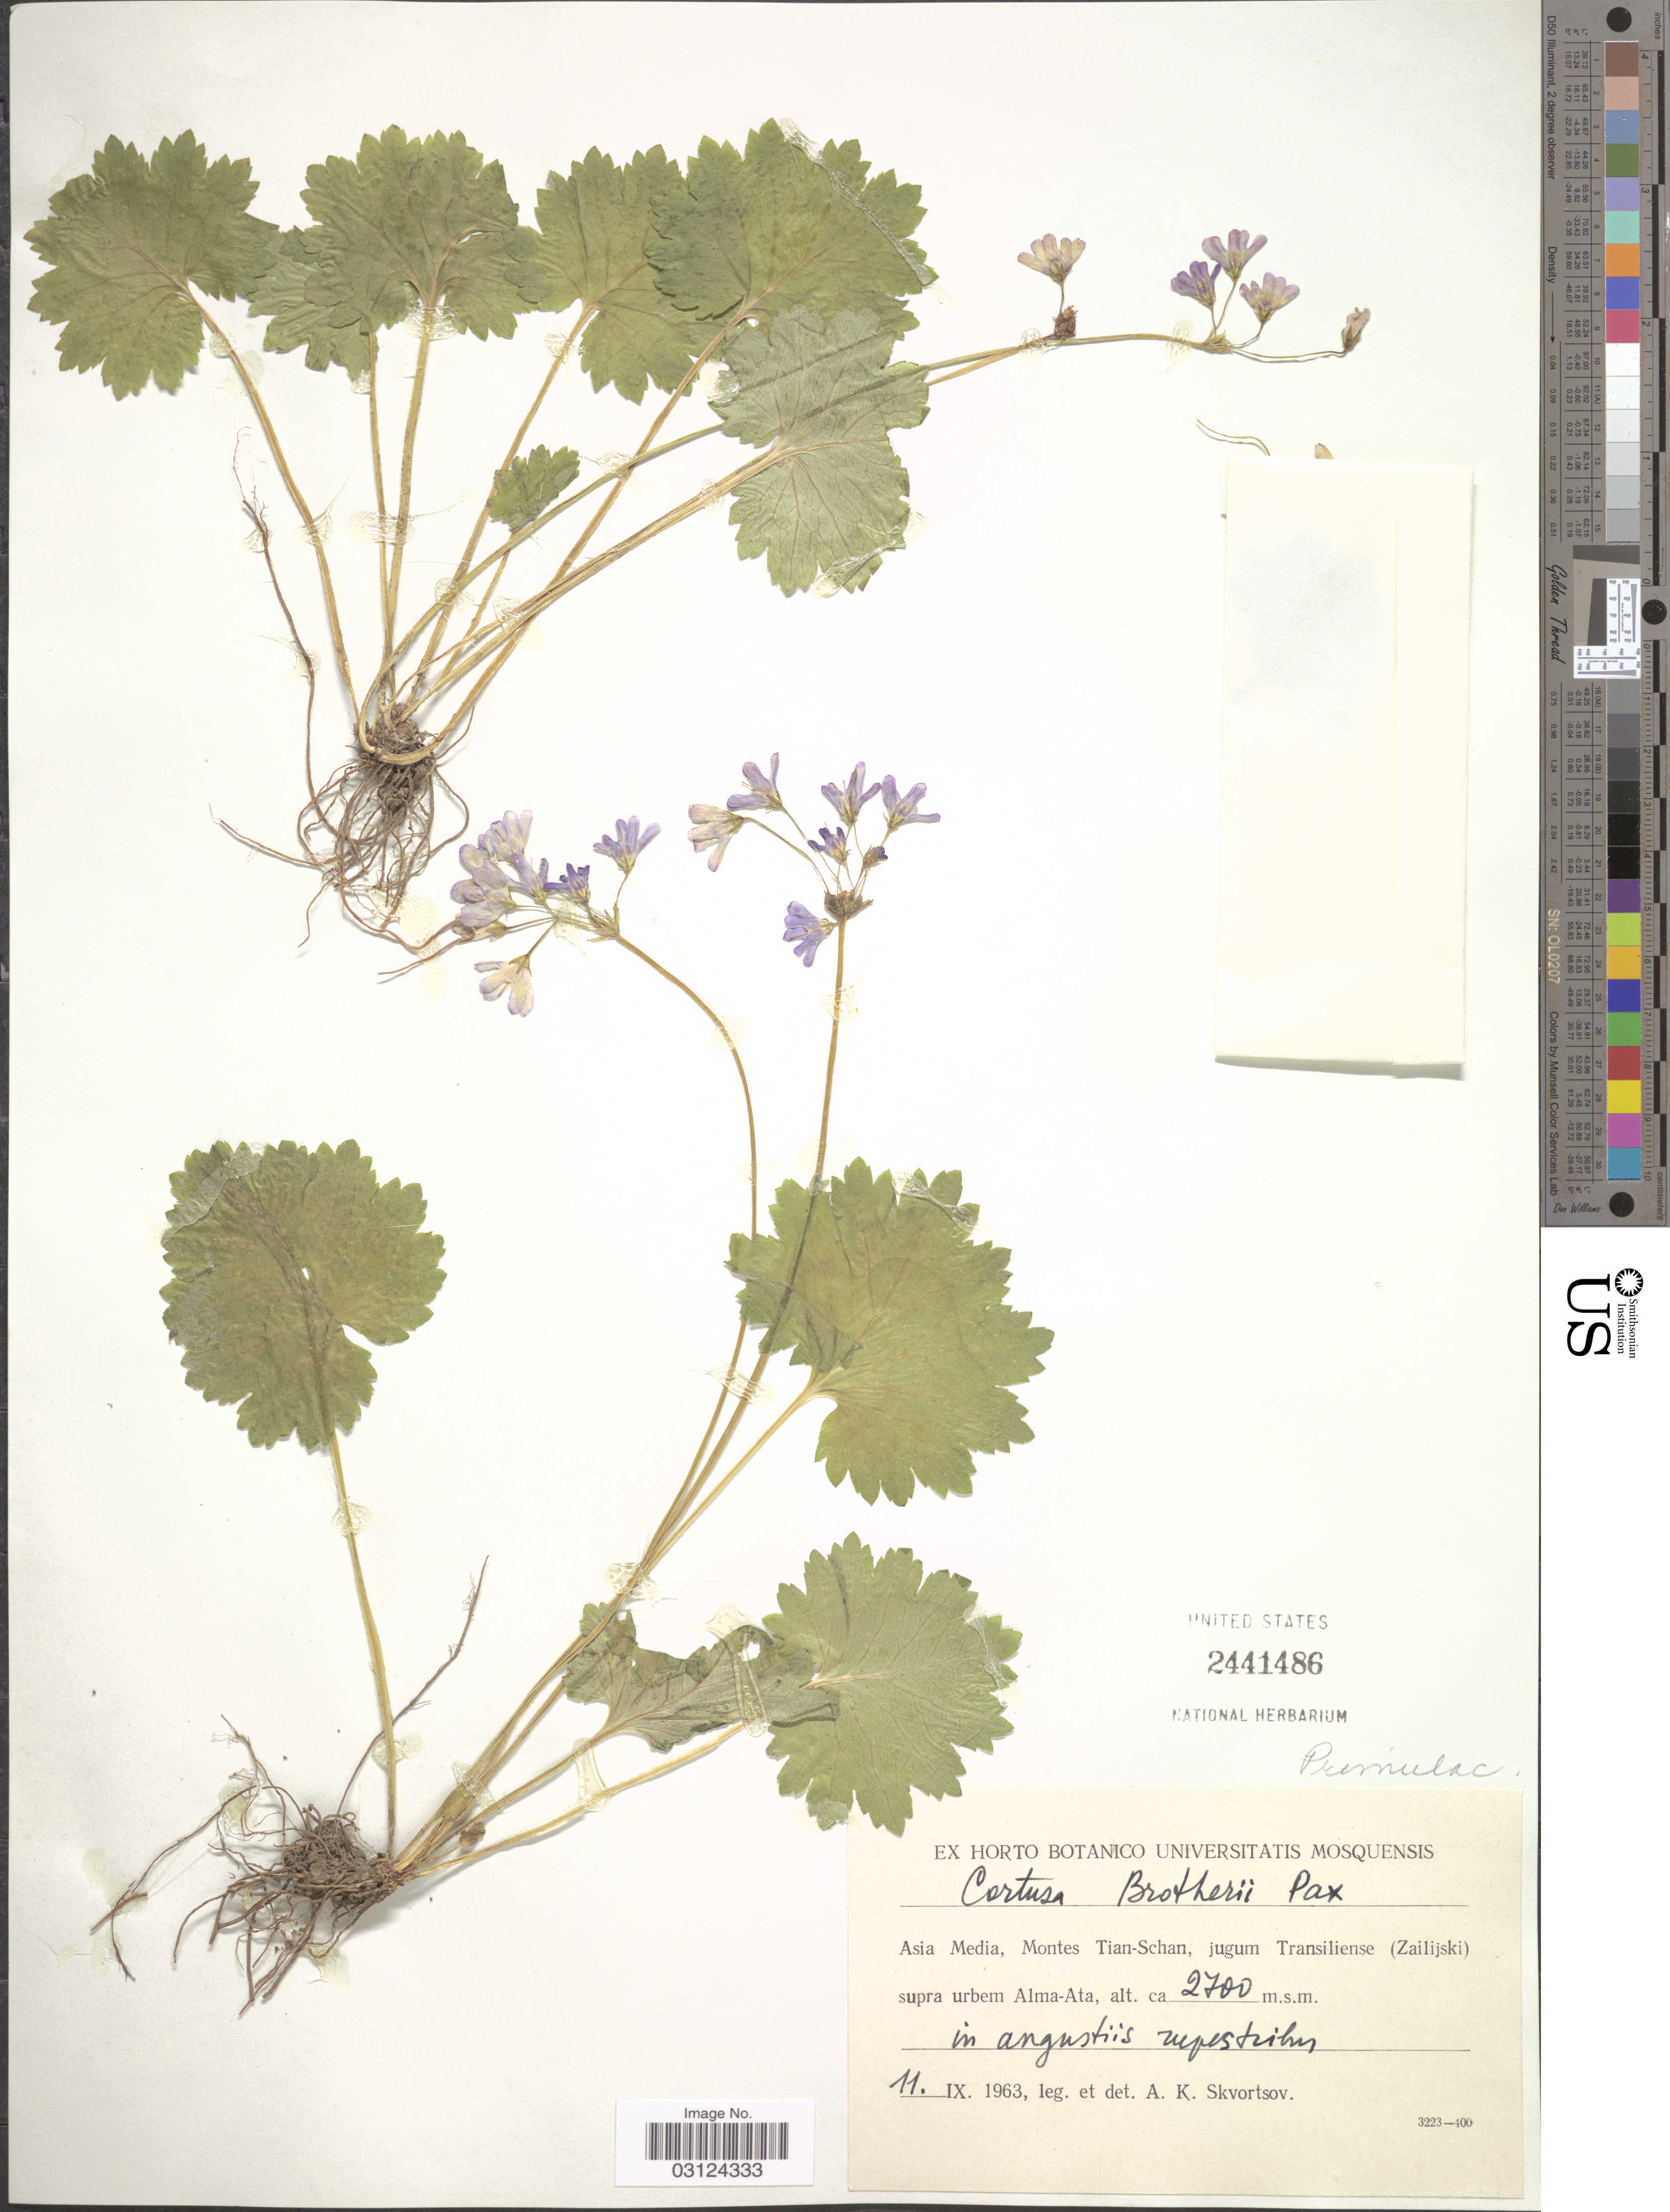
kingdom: Plantae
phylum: Tracheophyta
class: Magnoliopsida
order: Ericales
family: Primulaceae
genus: Cortusa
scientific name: Cortusa brotheri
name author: (Pax ex R. Knuth) Losinsk.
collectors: A. K. Skvortsov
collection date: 1963-09-11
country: Kazakhstan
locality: Asia Media, Montes Tian-Schan, jugum Transiliense (Zailijski) supra urbem Alma-Ata.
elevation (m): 2700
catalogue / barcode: US 2441486